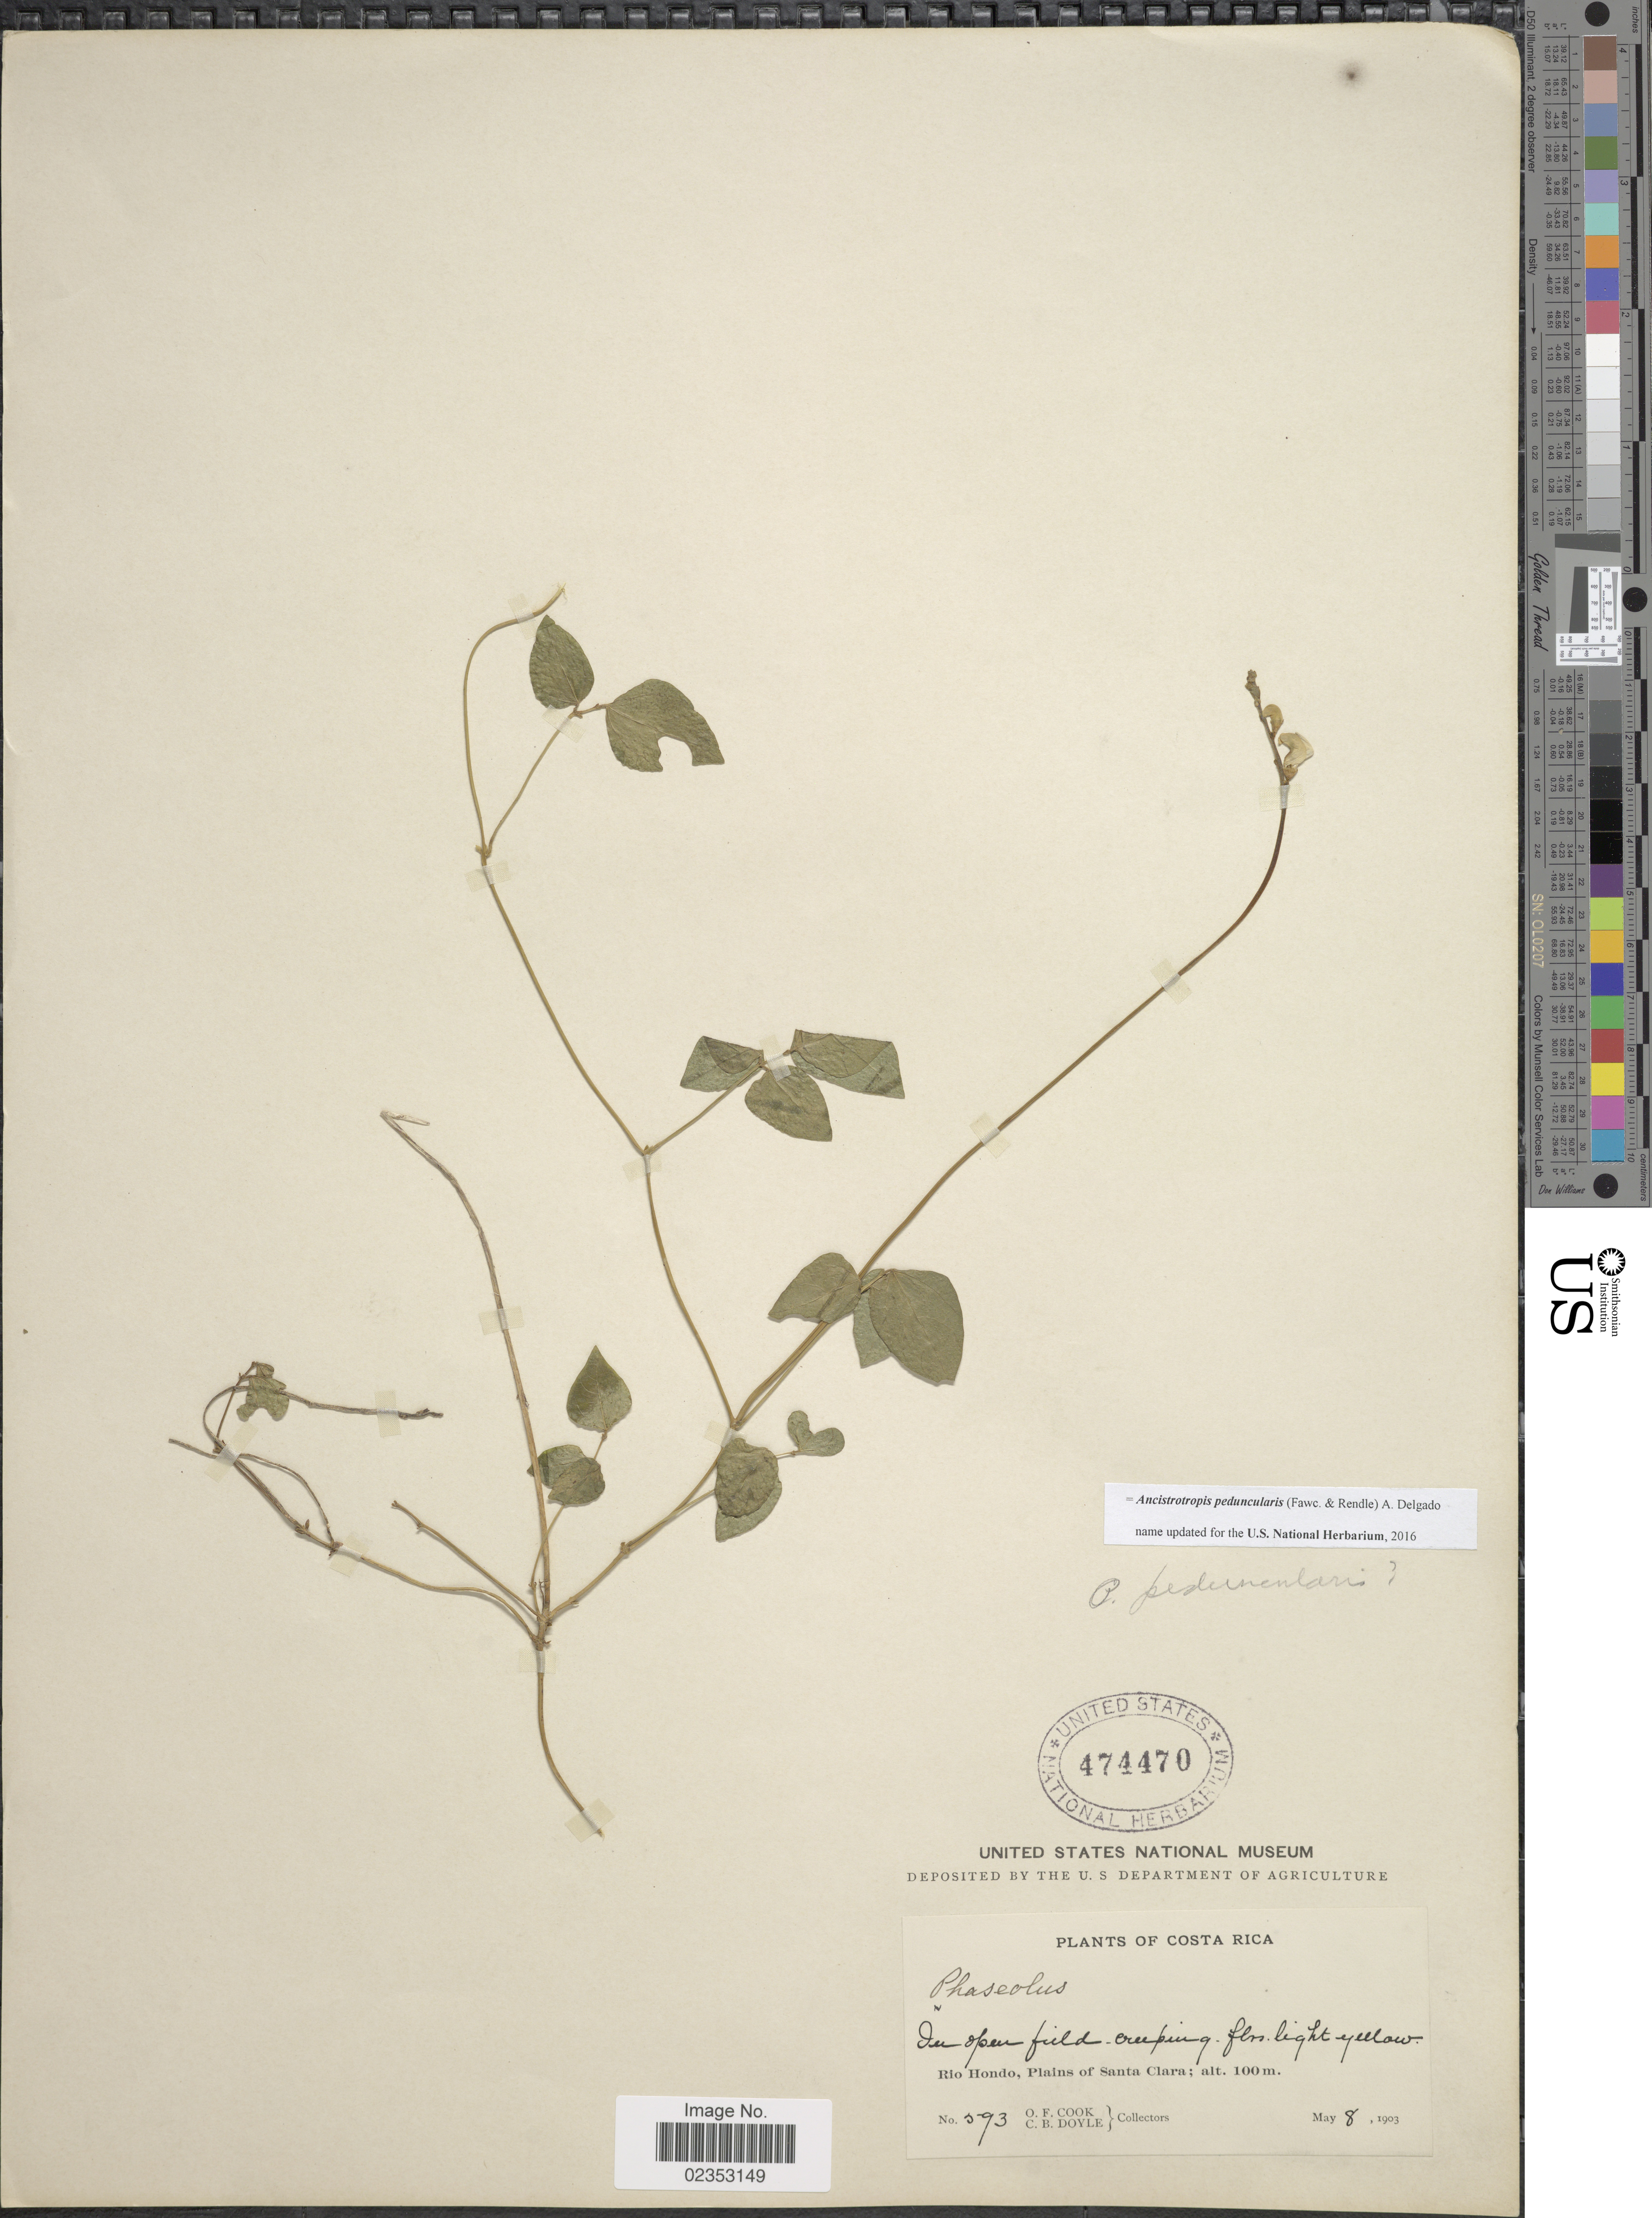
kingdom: Plantae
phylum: Tracheophyta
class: Magnoliopsida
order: Fabales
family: Fabaceae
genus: Ancistrotropis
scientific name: Ancistrotropis peduncularis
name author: (Fawc. & Rendle) A. Delgado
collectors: O. F. Cook & C. Doyle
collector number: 593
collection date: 1903-05-08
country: Costa Rica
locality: In open field. Rio Hondo, Plains of Santa Clara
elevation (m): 100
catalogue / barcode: US 474470